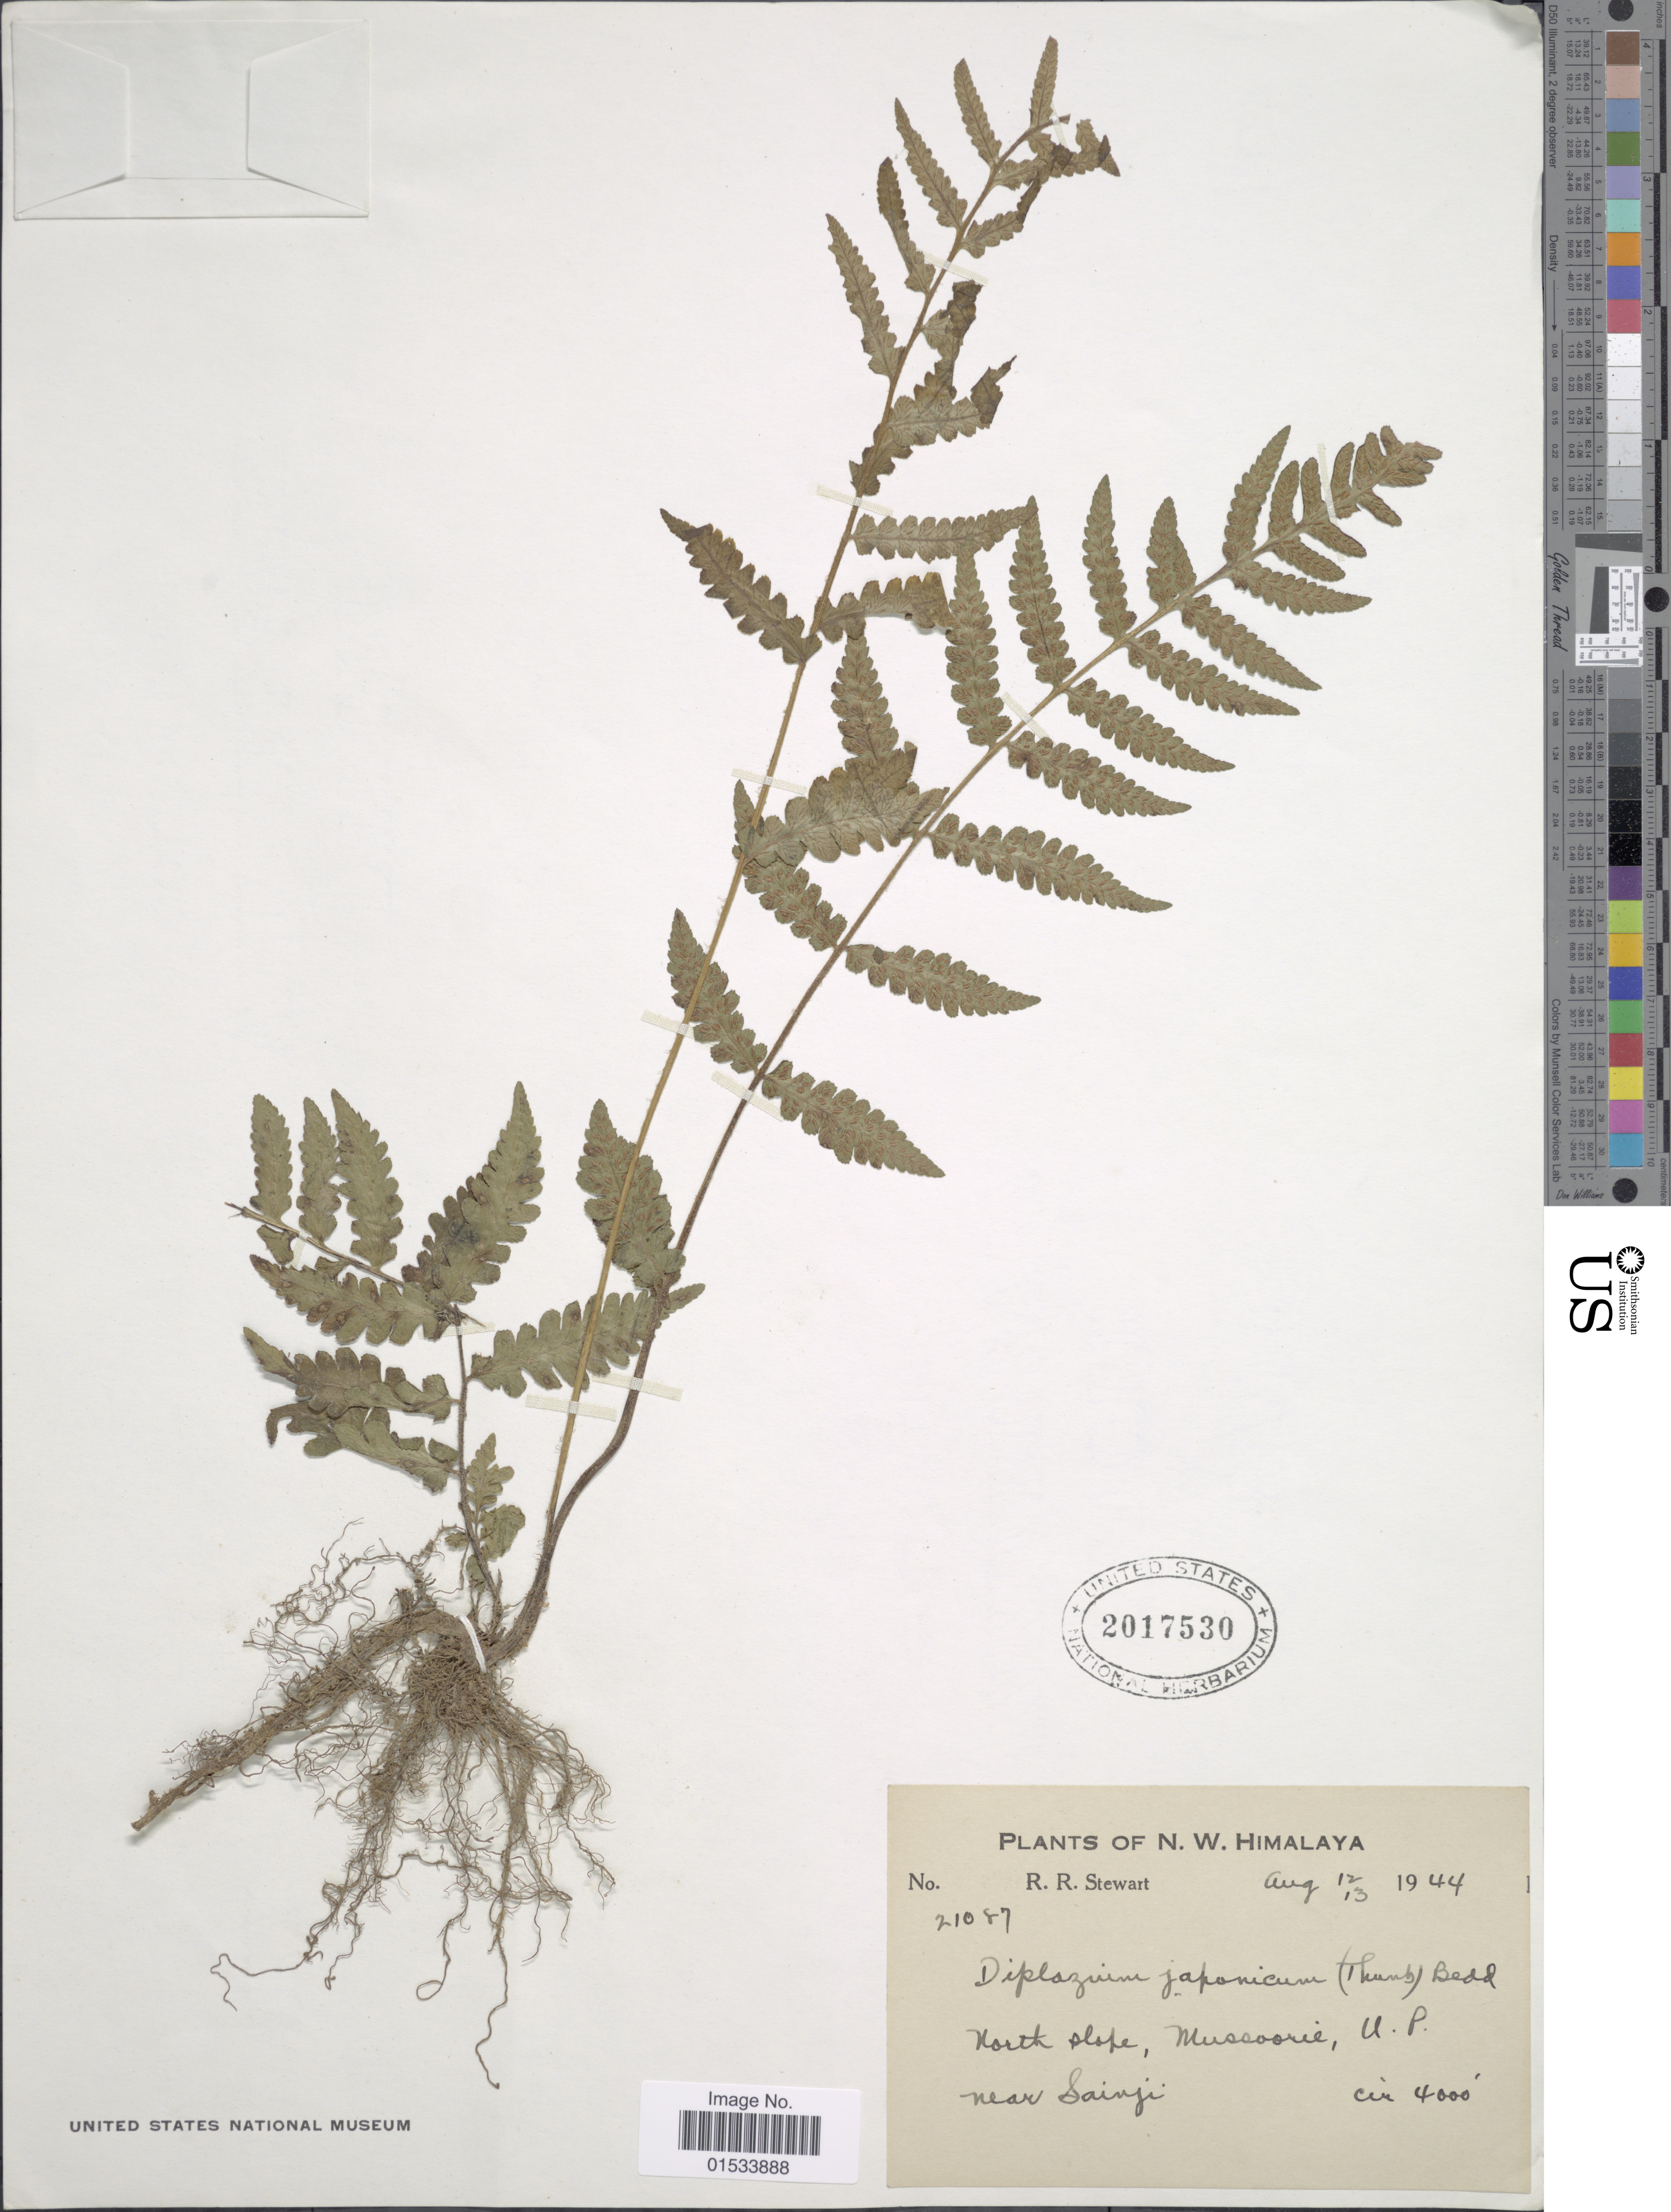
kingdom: Plantae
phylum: Tracheophyta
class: Polypodiopsida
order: Polypodiales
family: Athyriaceae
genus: Diplazium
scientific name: Diplazium japonicum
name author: (Thunb.) Copel.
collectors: R. R. Stewart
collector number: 21087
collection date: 1944-08-12/1944-08-13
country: India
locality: N.W. Himalaya, North slope, Mussoorie near Sainji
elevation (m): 1219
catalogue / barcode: US 2017530